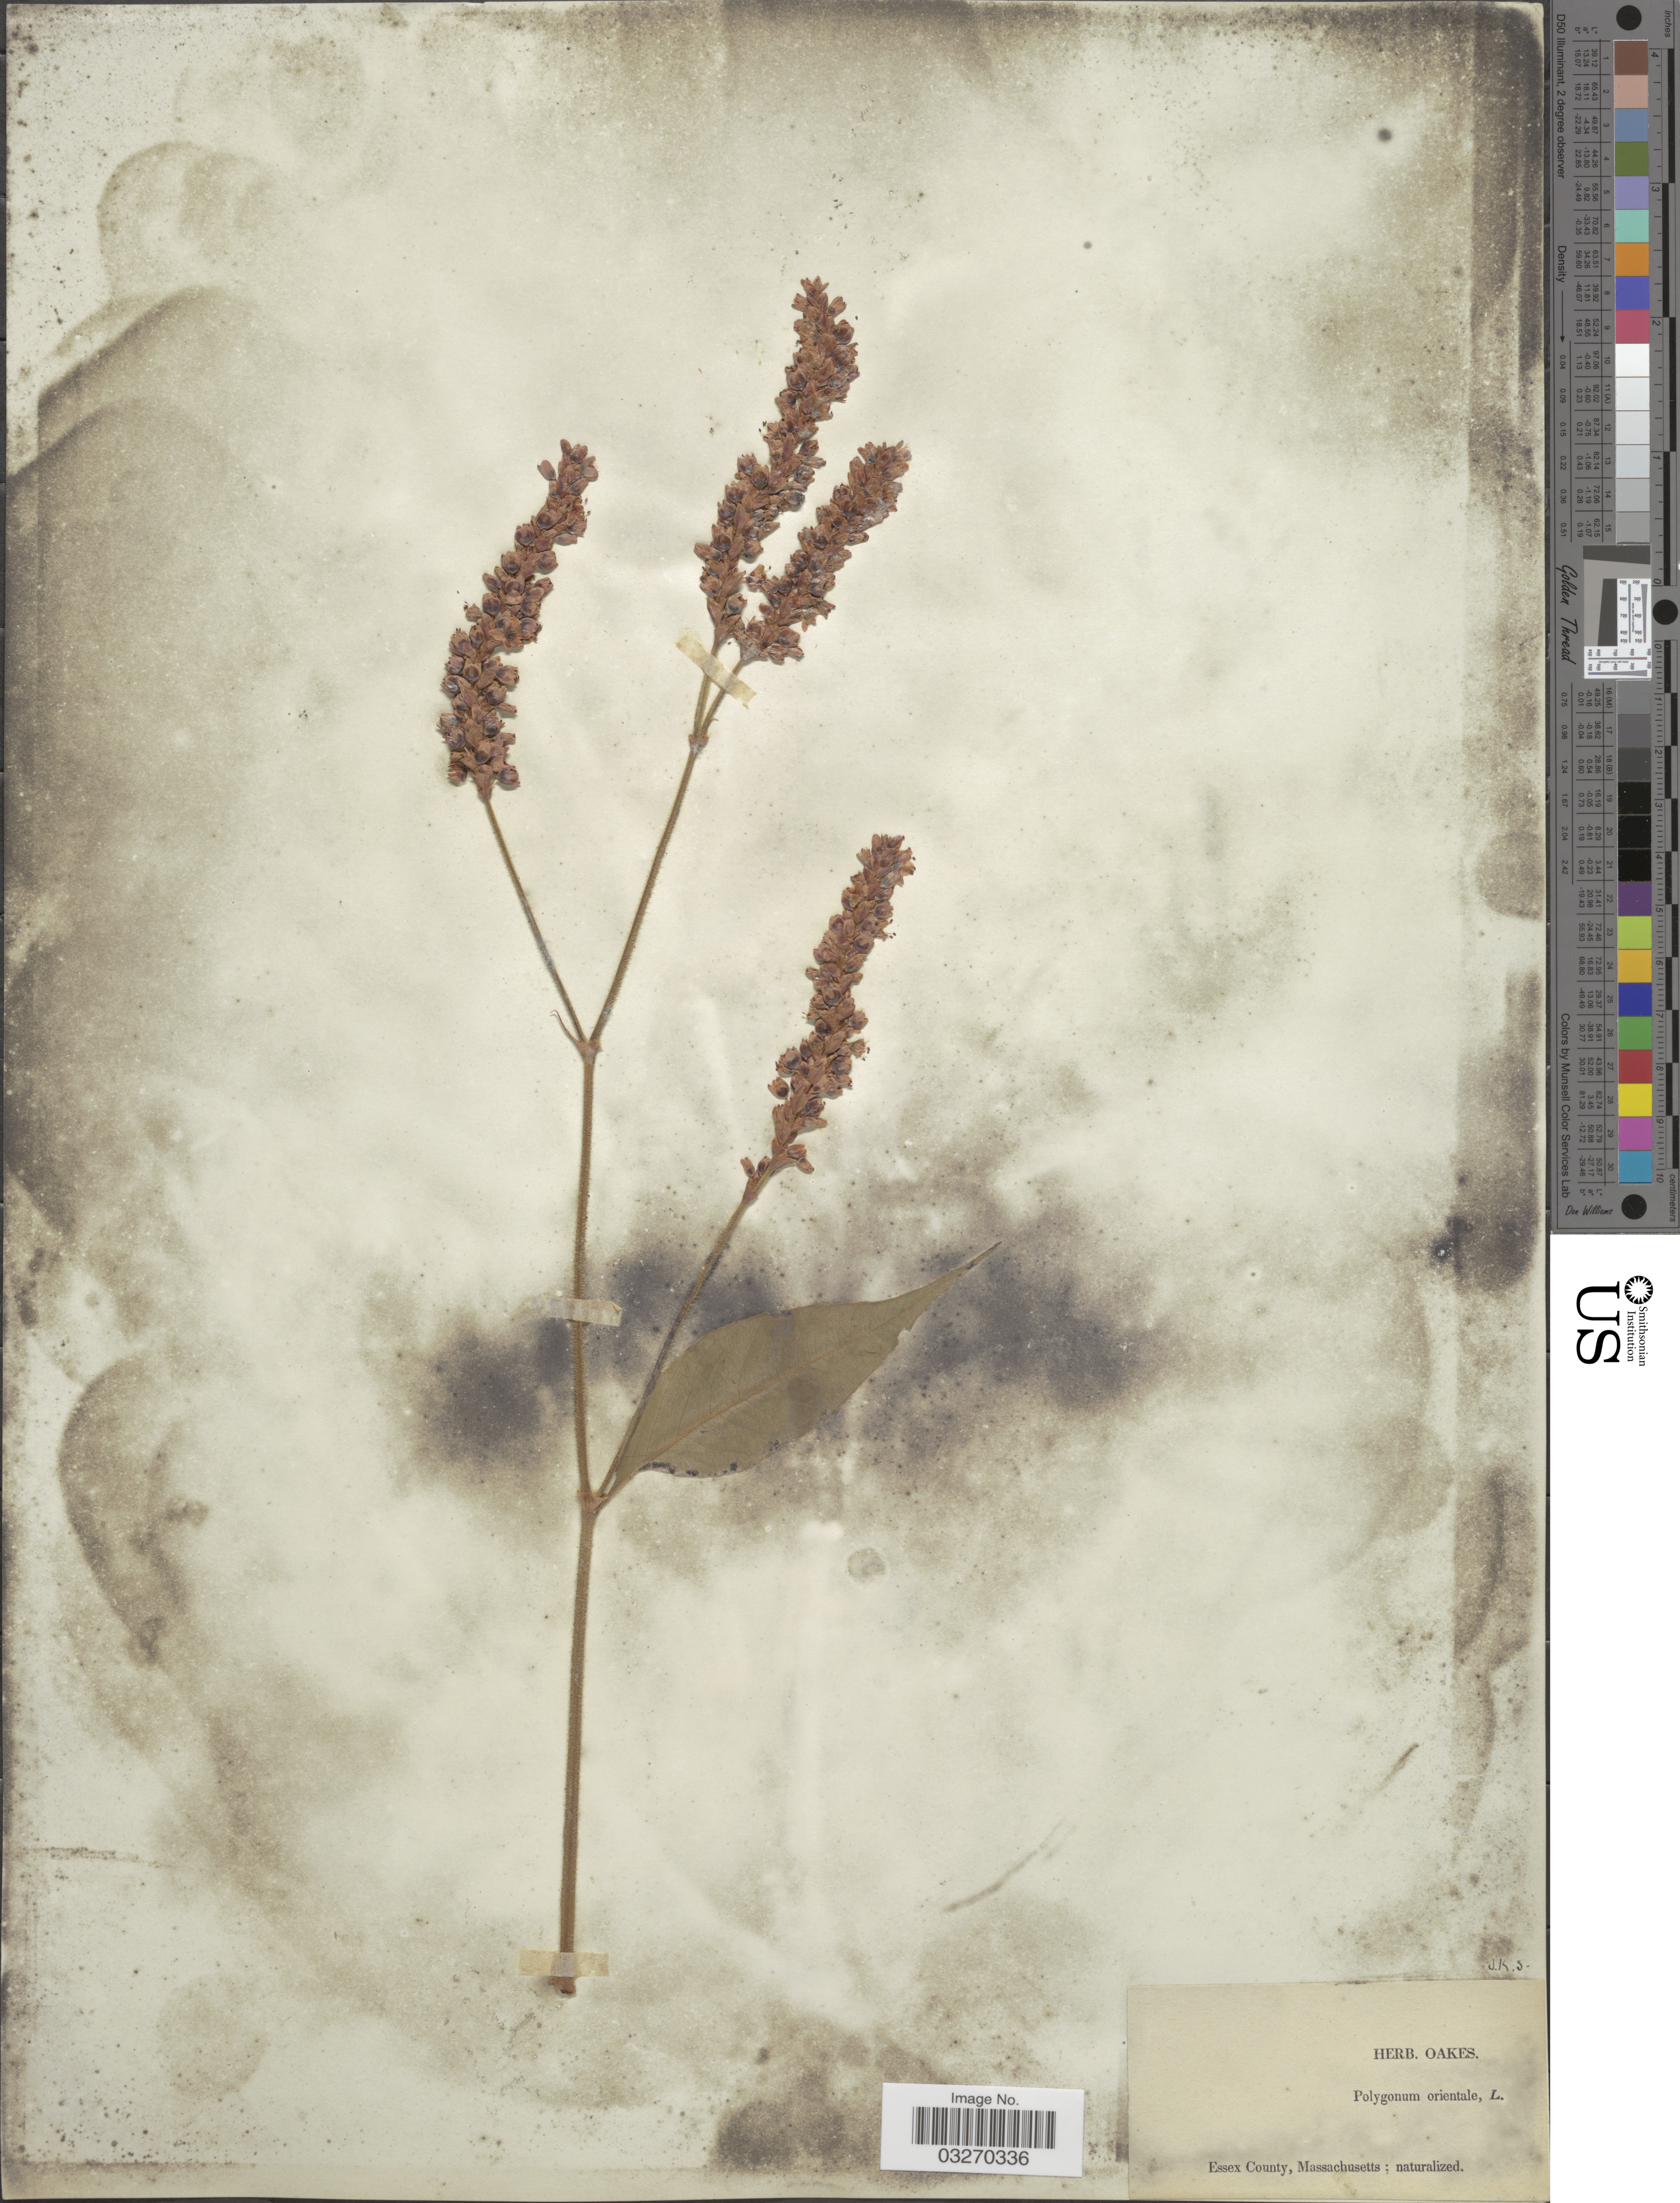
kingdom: Plantae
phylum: Tracheophyta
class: Magnoliopsida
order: Caryophyllales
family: Polygonaceae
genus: Persicaria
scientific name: Persicaria orientalis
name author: (L.) Spach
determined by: Atha, D. E.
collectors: ex herb. Oakes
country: United States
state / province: Massachusetts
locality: Essex County.